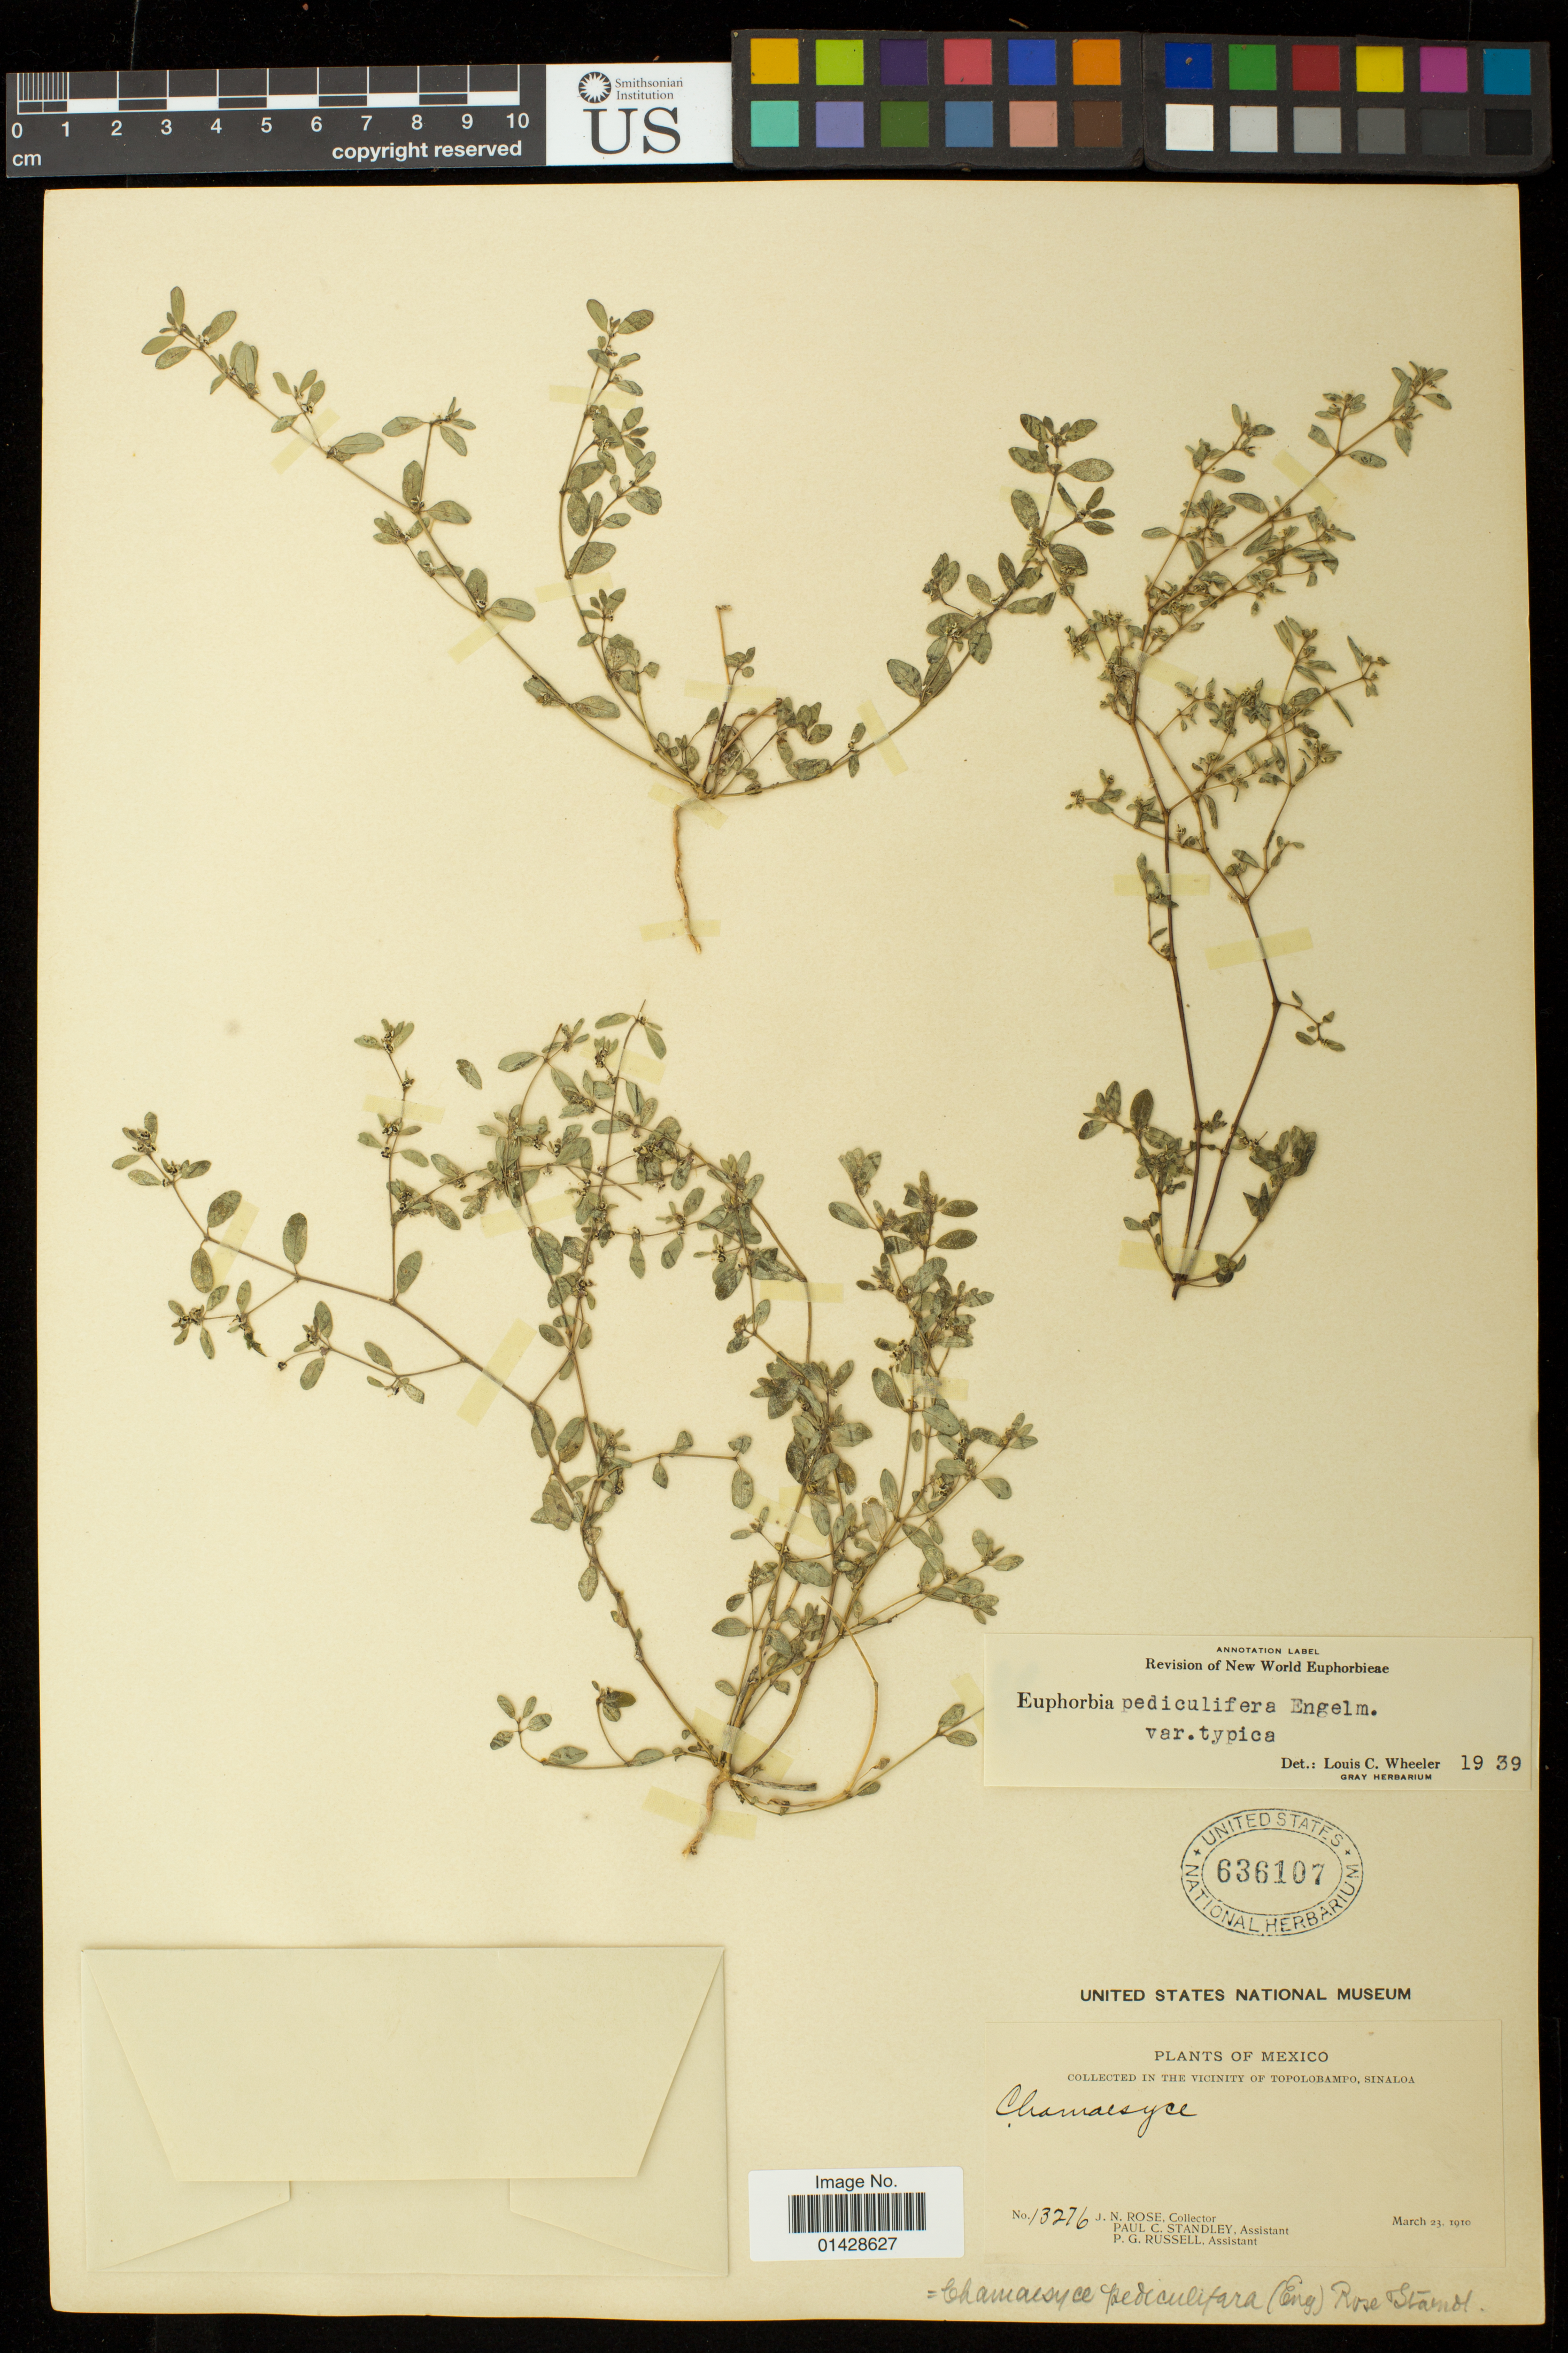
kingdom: Plantae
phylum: Tracheophyta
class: Magnoliopsida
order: Malpighiales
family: Euphorbiaceae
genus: Euphorbia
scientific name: Euphorbia pediculifera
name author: Engelm.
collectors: J. N. Rose, P. C. Standley & P. G. Russell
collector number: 13276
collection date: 1910-03-23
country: Mexico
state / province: Sinaloa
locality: Vicinity of Topolobampo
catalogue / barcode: US 636107